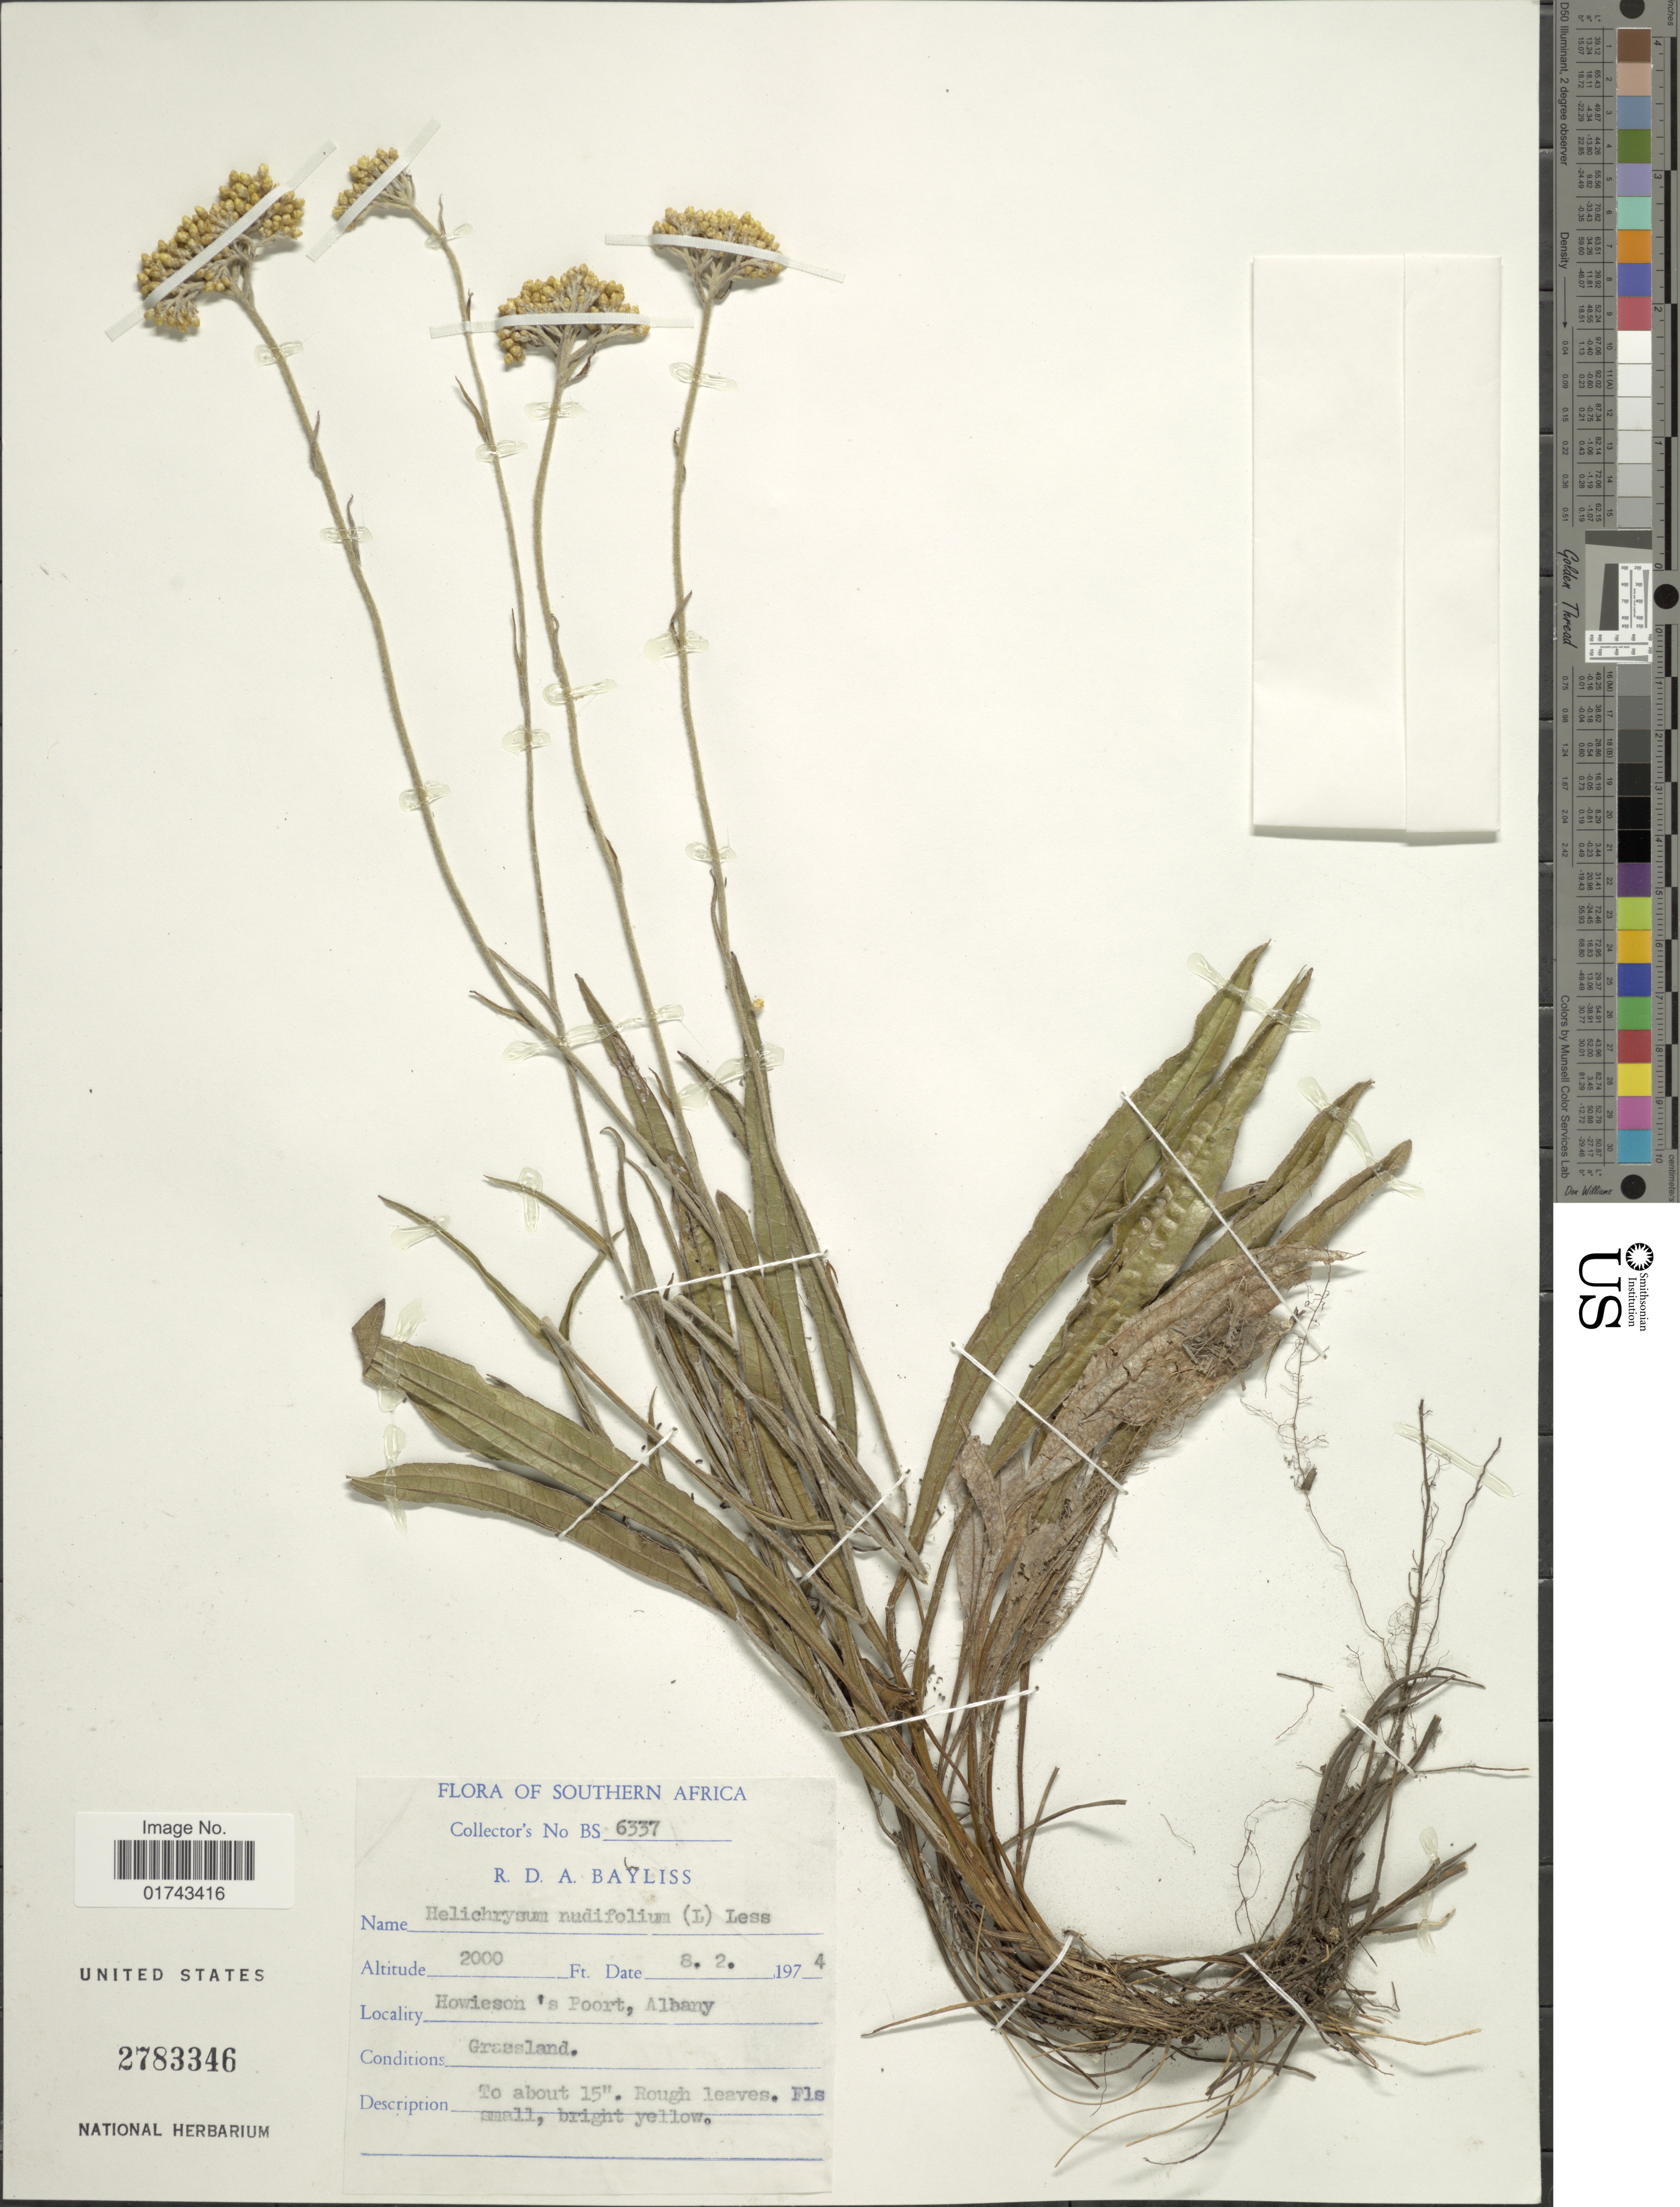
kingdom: Plantae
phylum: Tracheophyta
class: Magnoliopsida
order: Asterales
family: Asteraceae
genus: Helichrysum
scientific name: Helichrysum nudifolium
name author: (L.) Less.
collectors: R. Bayliss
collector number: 6337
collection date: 1974-02-08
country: South Africa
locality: Southern Africa, Howieson's Poort, Albany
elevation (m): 610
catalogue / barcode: US 2783346